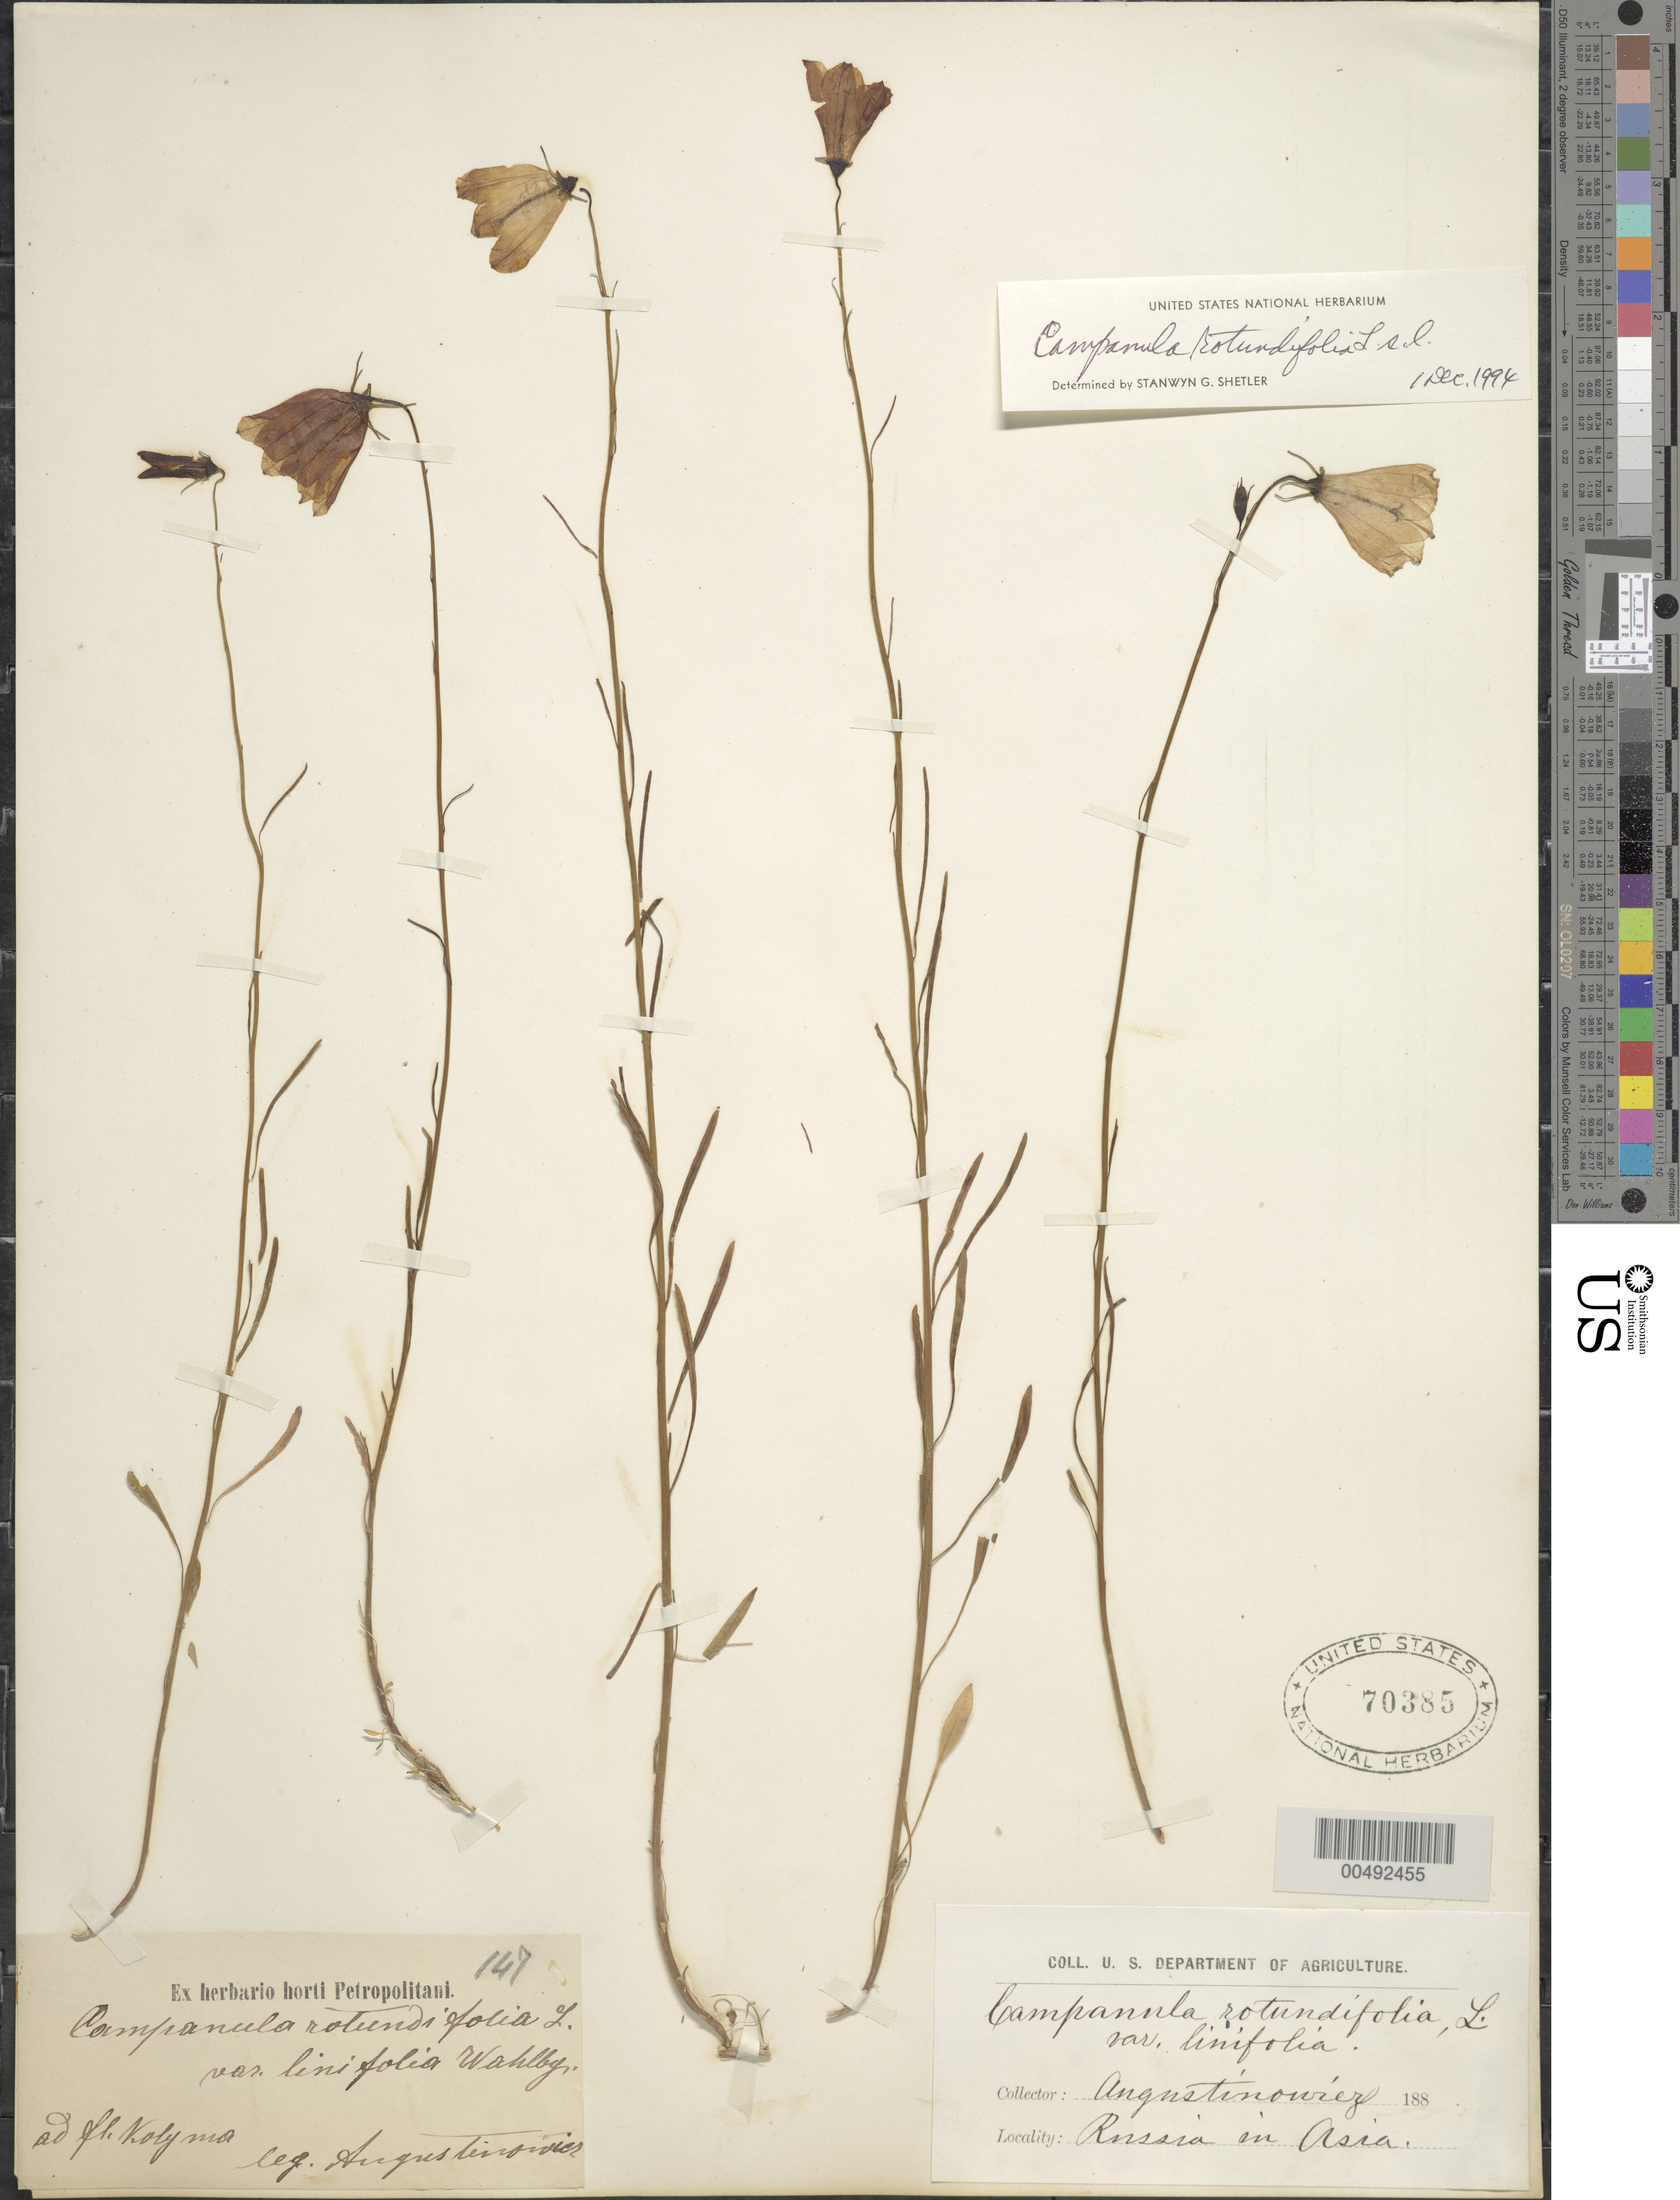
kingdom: Plantae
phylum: Tracheophyta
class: Magnoliopsida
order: Asterales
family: Campanulaceae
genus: Campanula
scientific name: Campanula rotundifolia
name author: L.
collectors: -. Angustinowicz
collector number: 147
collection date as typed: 188-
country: Russian Federation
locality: ad. fl. Kolyma [near Kolyma River]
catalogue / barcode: US 70385